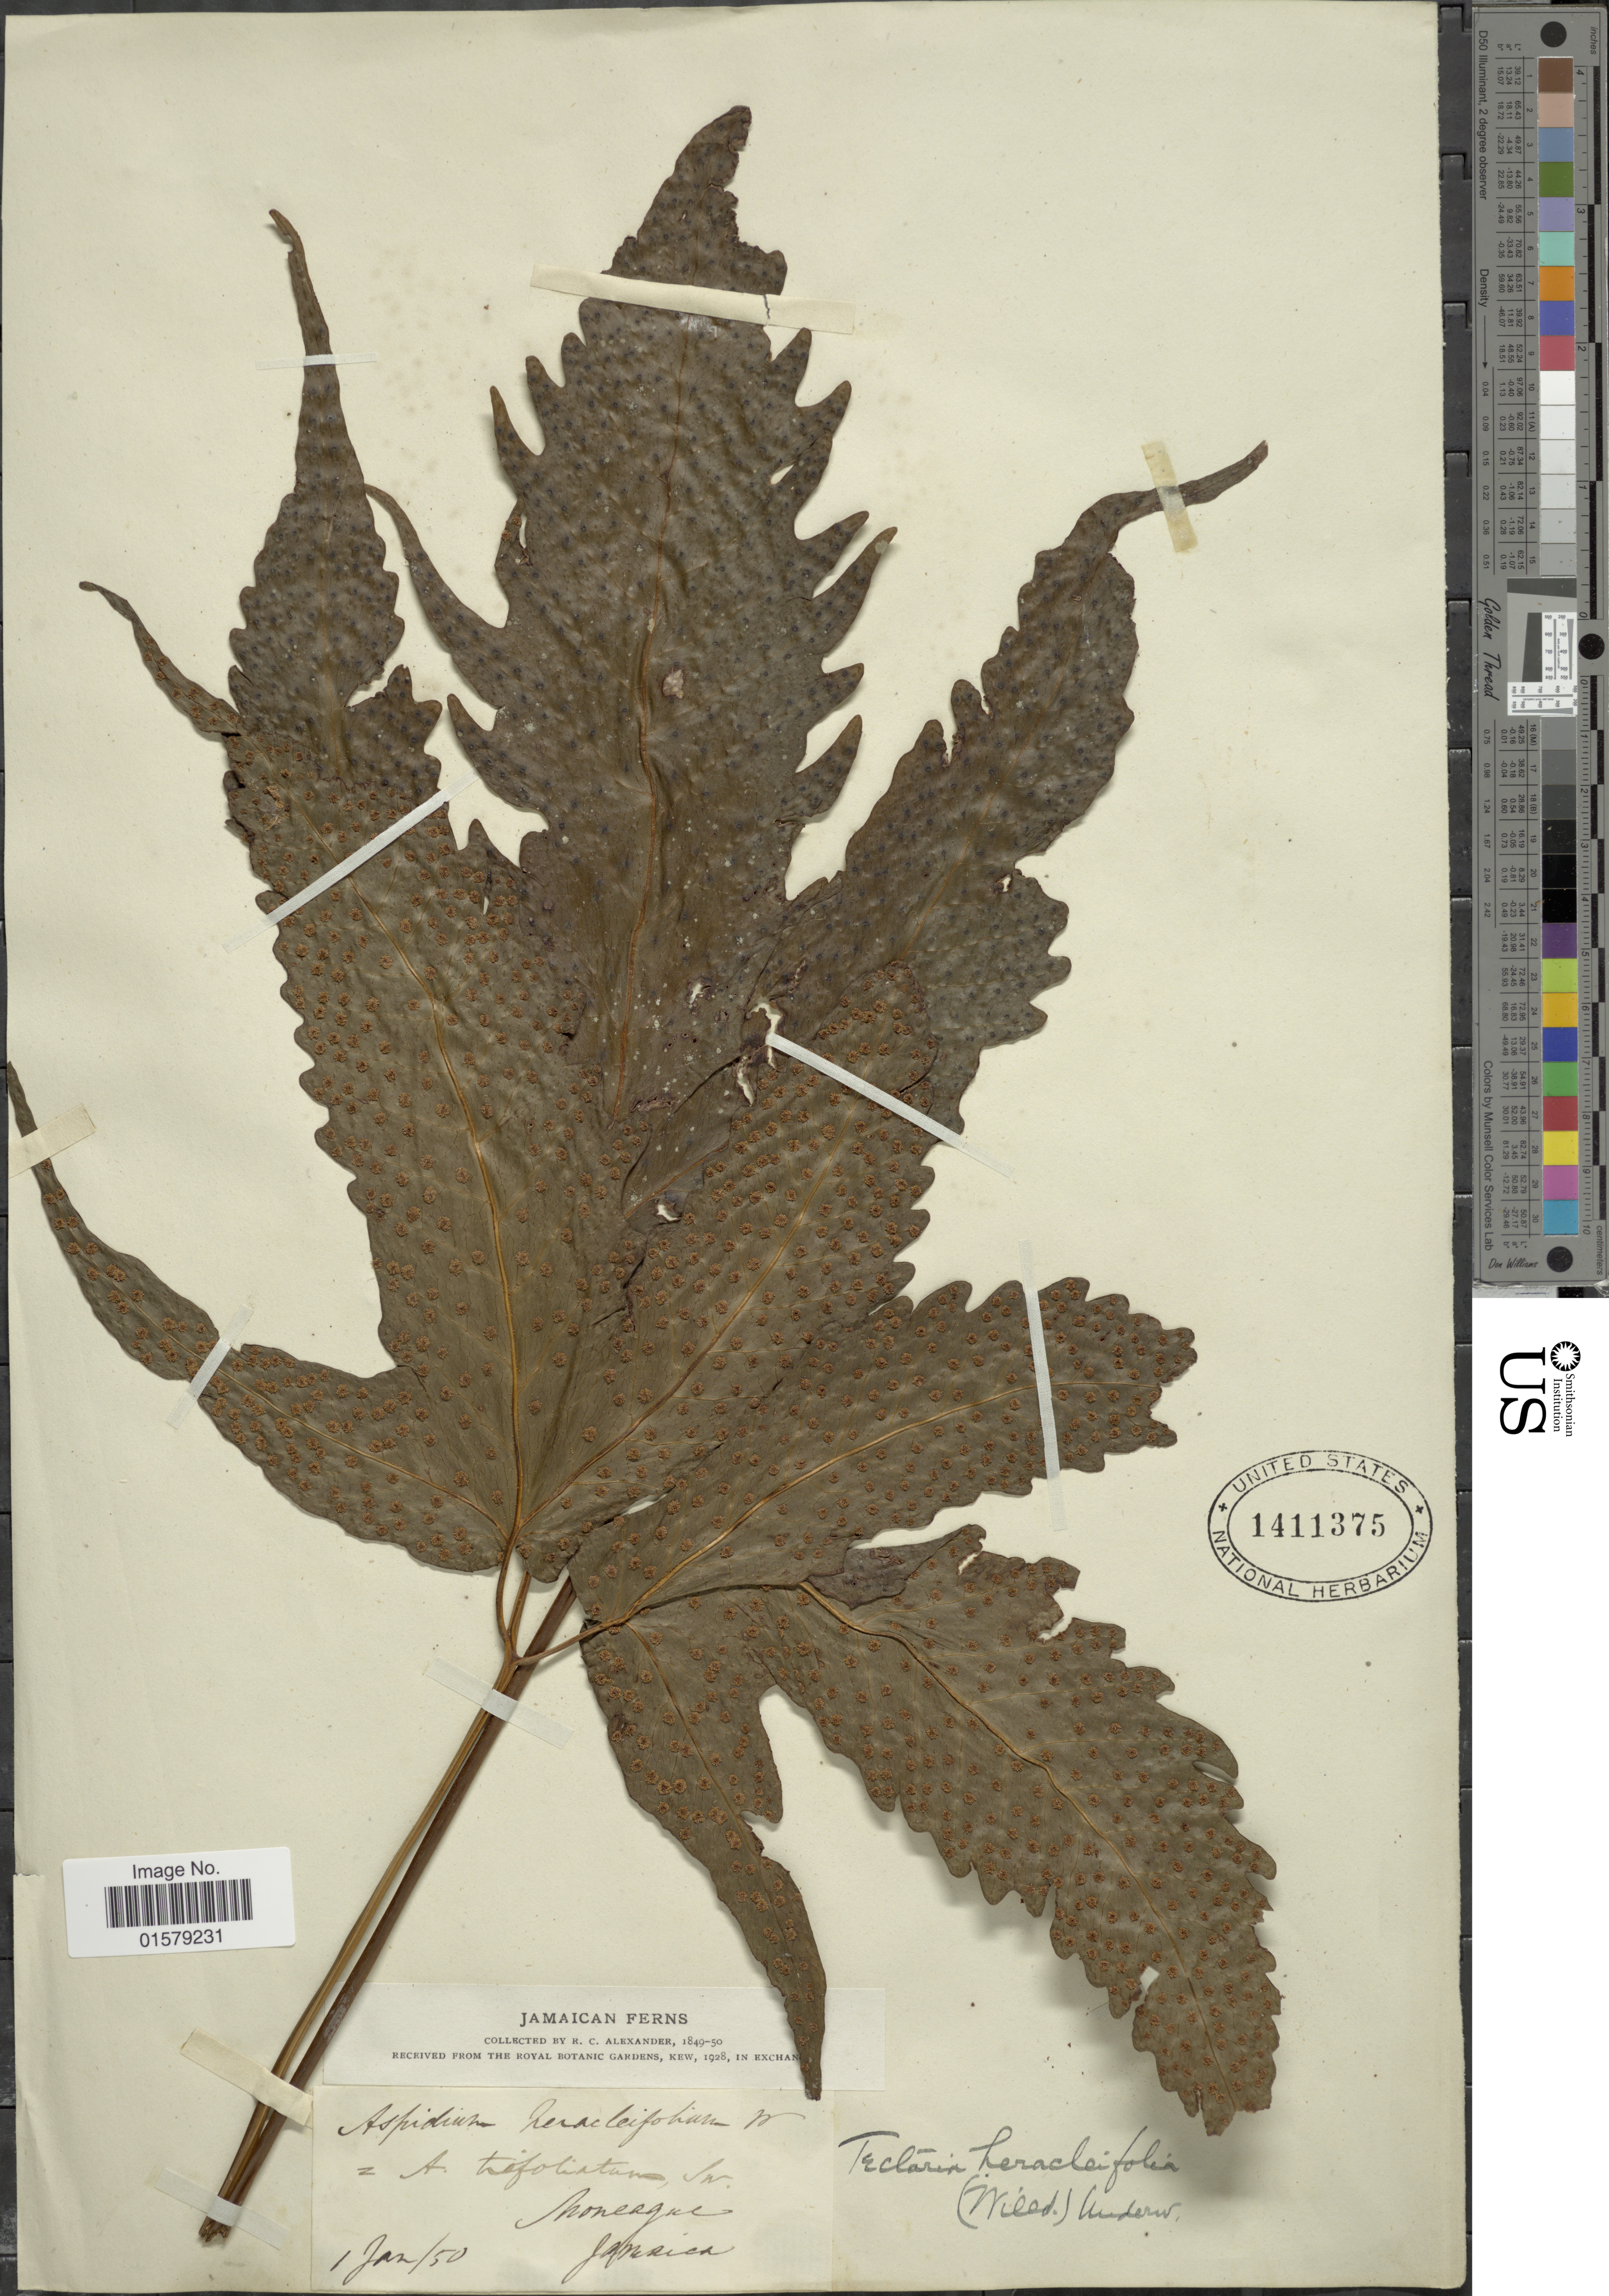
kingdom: Plantae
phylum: Tracheophyta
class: Polypodiopsida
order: Polypodiales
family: Tectariaceae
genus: Tectaria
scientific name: Tectaria heracleifolia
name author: (Willd.) Underw.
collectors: R. C. Alexander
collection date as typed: Transcribed d/m/y: 1/1/50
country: Jamaica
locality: Moneague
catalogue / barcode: US 1411375